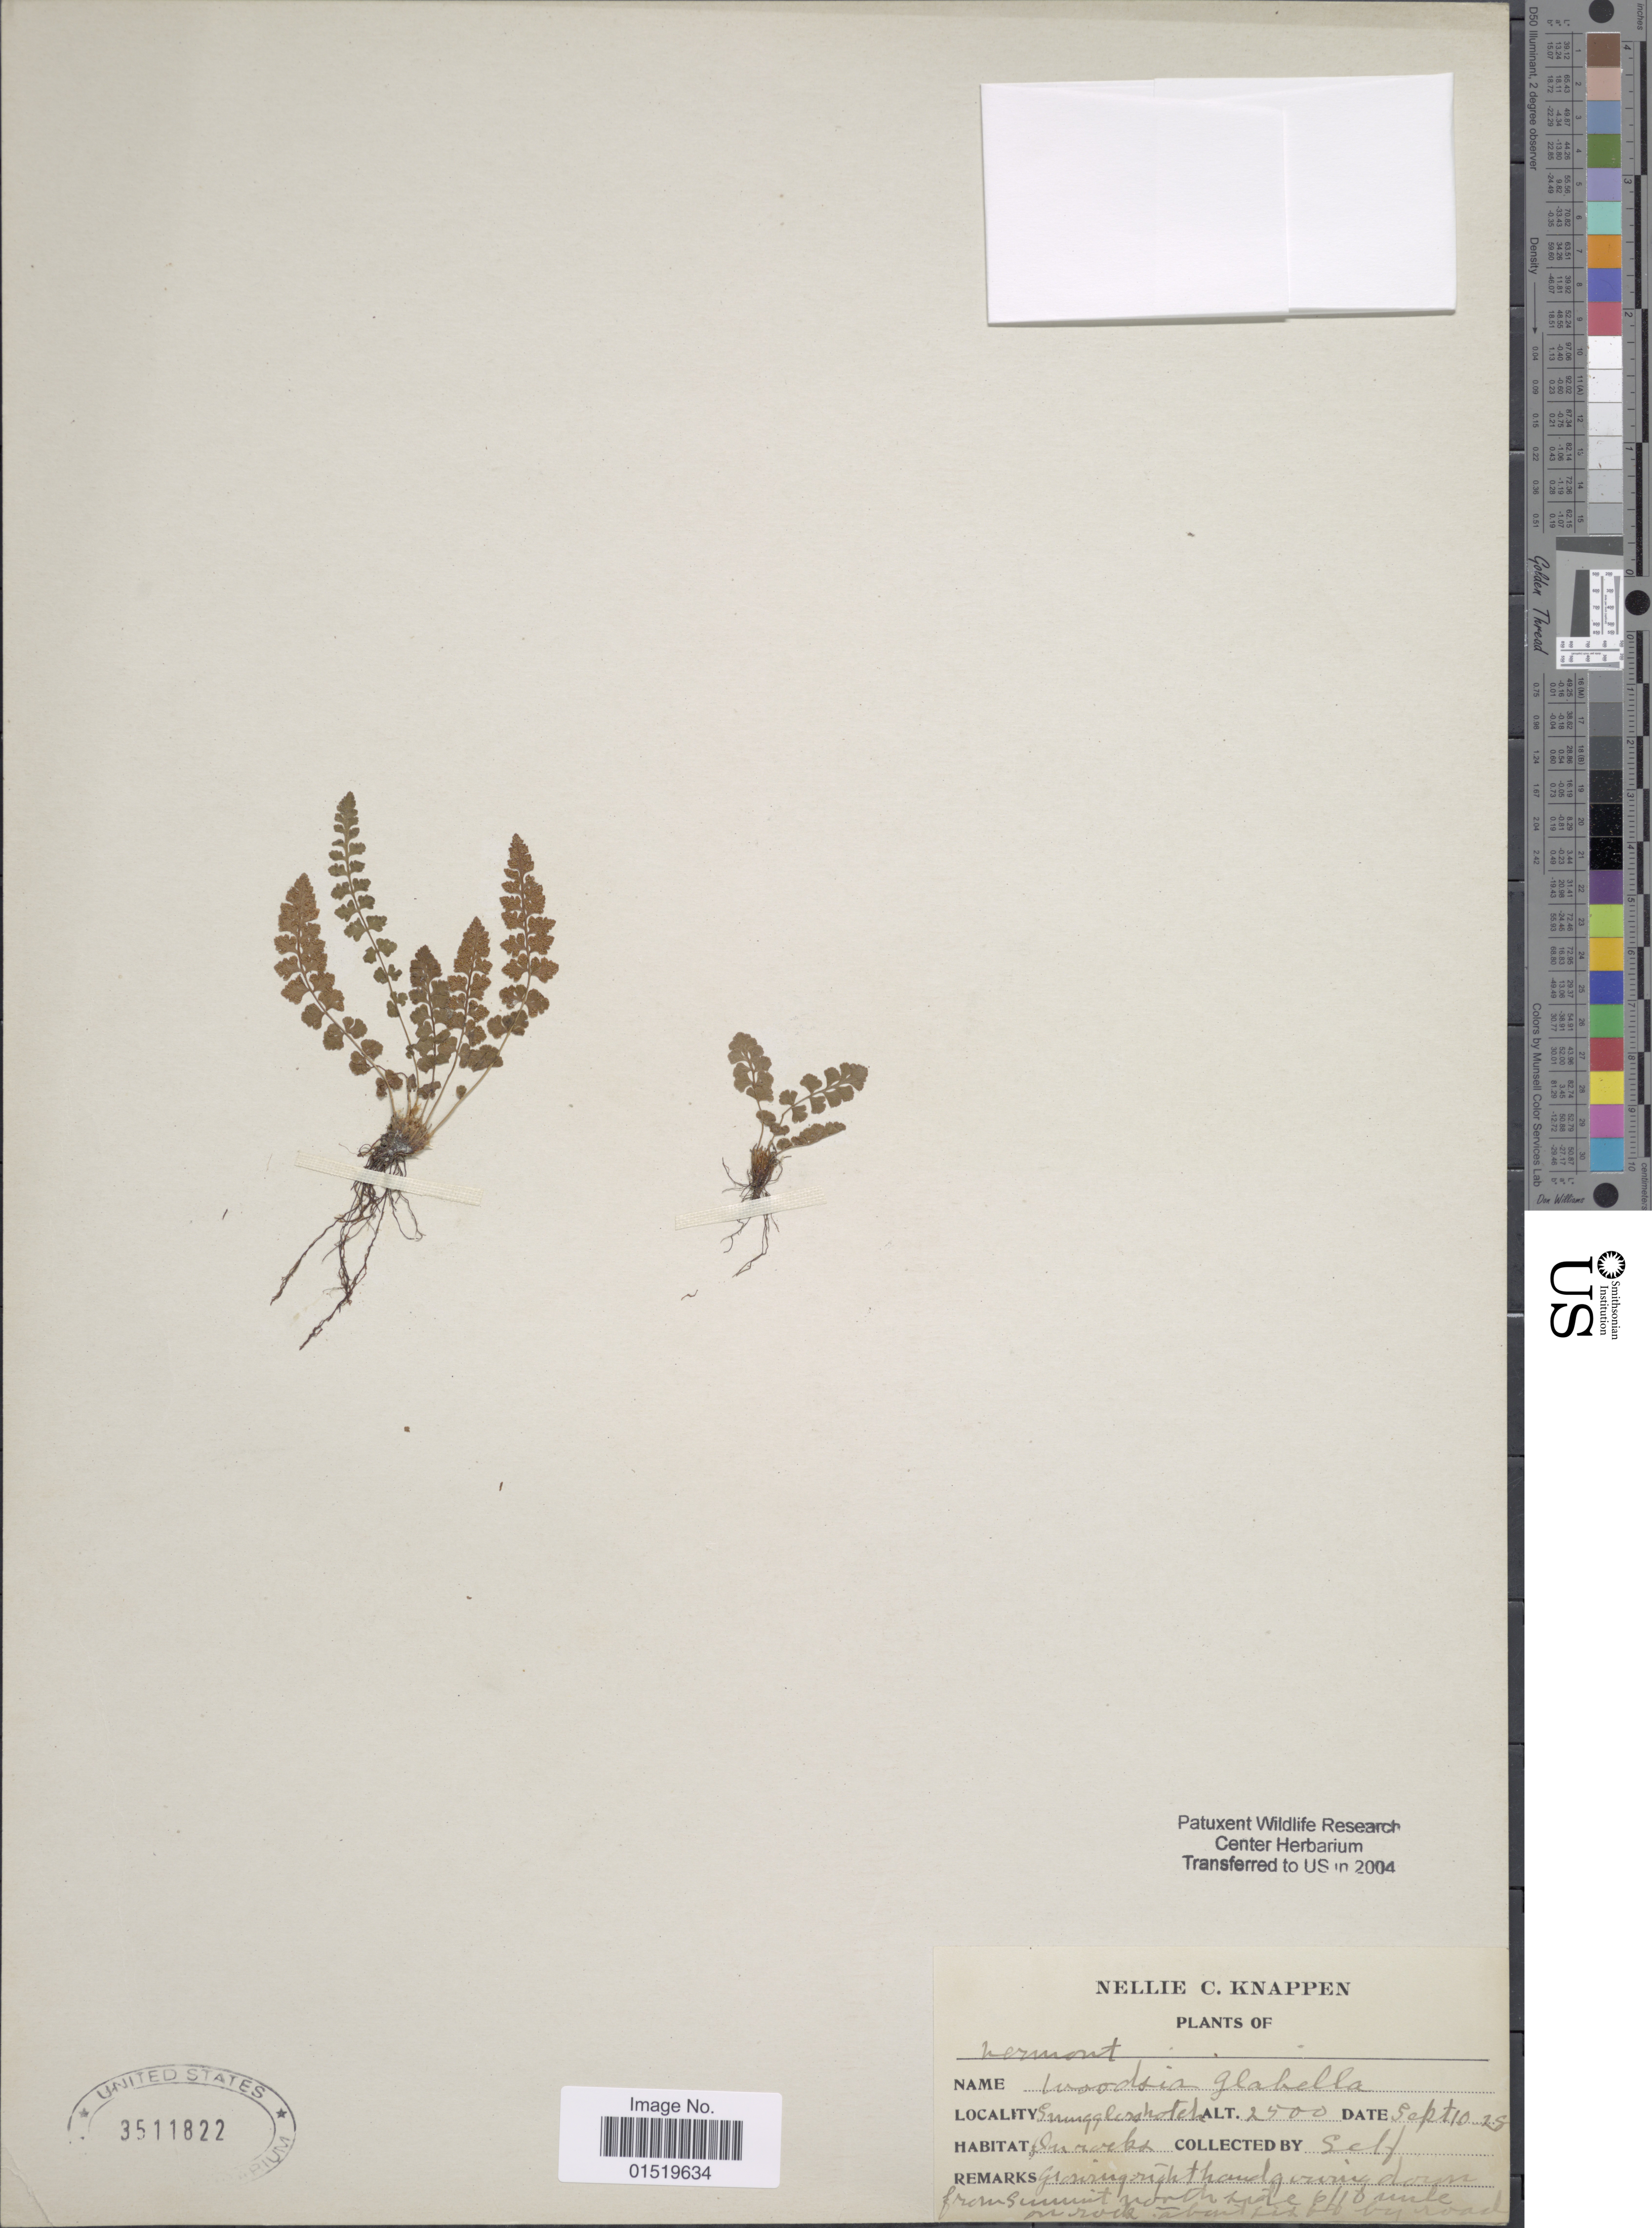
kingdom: Plantae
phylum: Tracheophyta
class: Polypodiopsida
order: Polypodiales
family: Woodsiaceae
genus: Woodsia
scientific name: Woodsia glabella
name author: R. Br.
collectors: F. Ferrero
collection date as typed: Transcribed d/m/y: 10/9/28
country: United States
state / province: Vermont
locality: Smuggler's Notch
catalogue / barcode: US 3511822